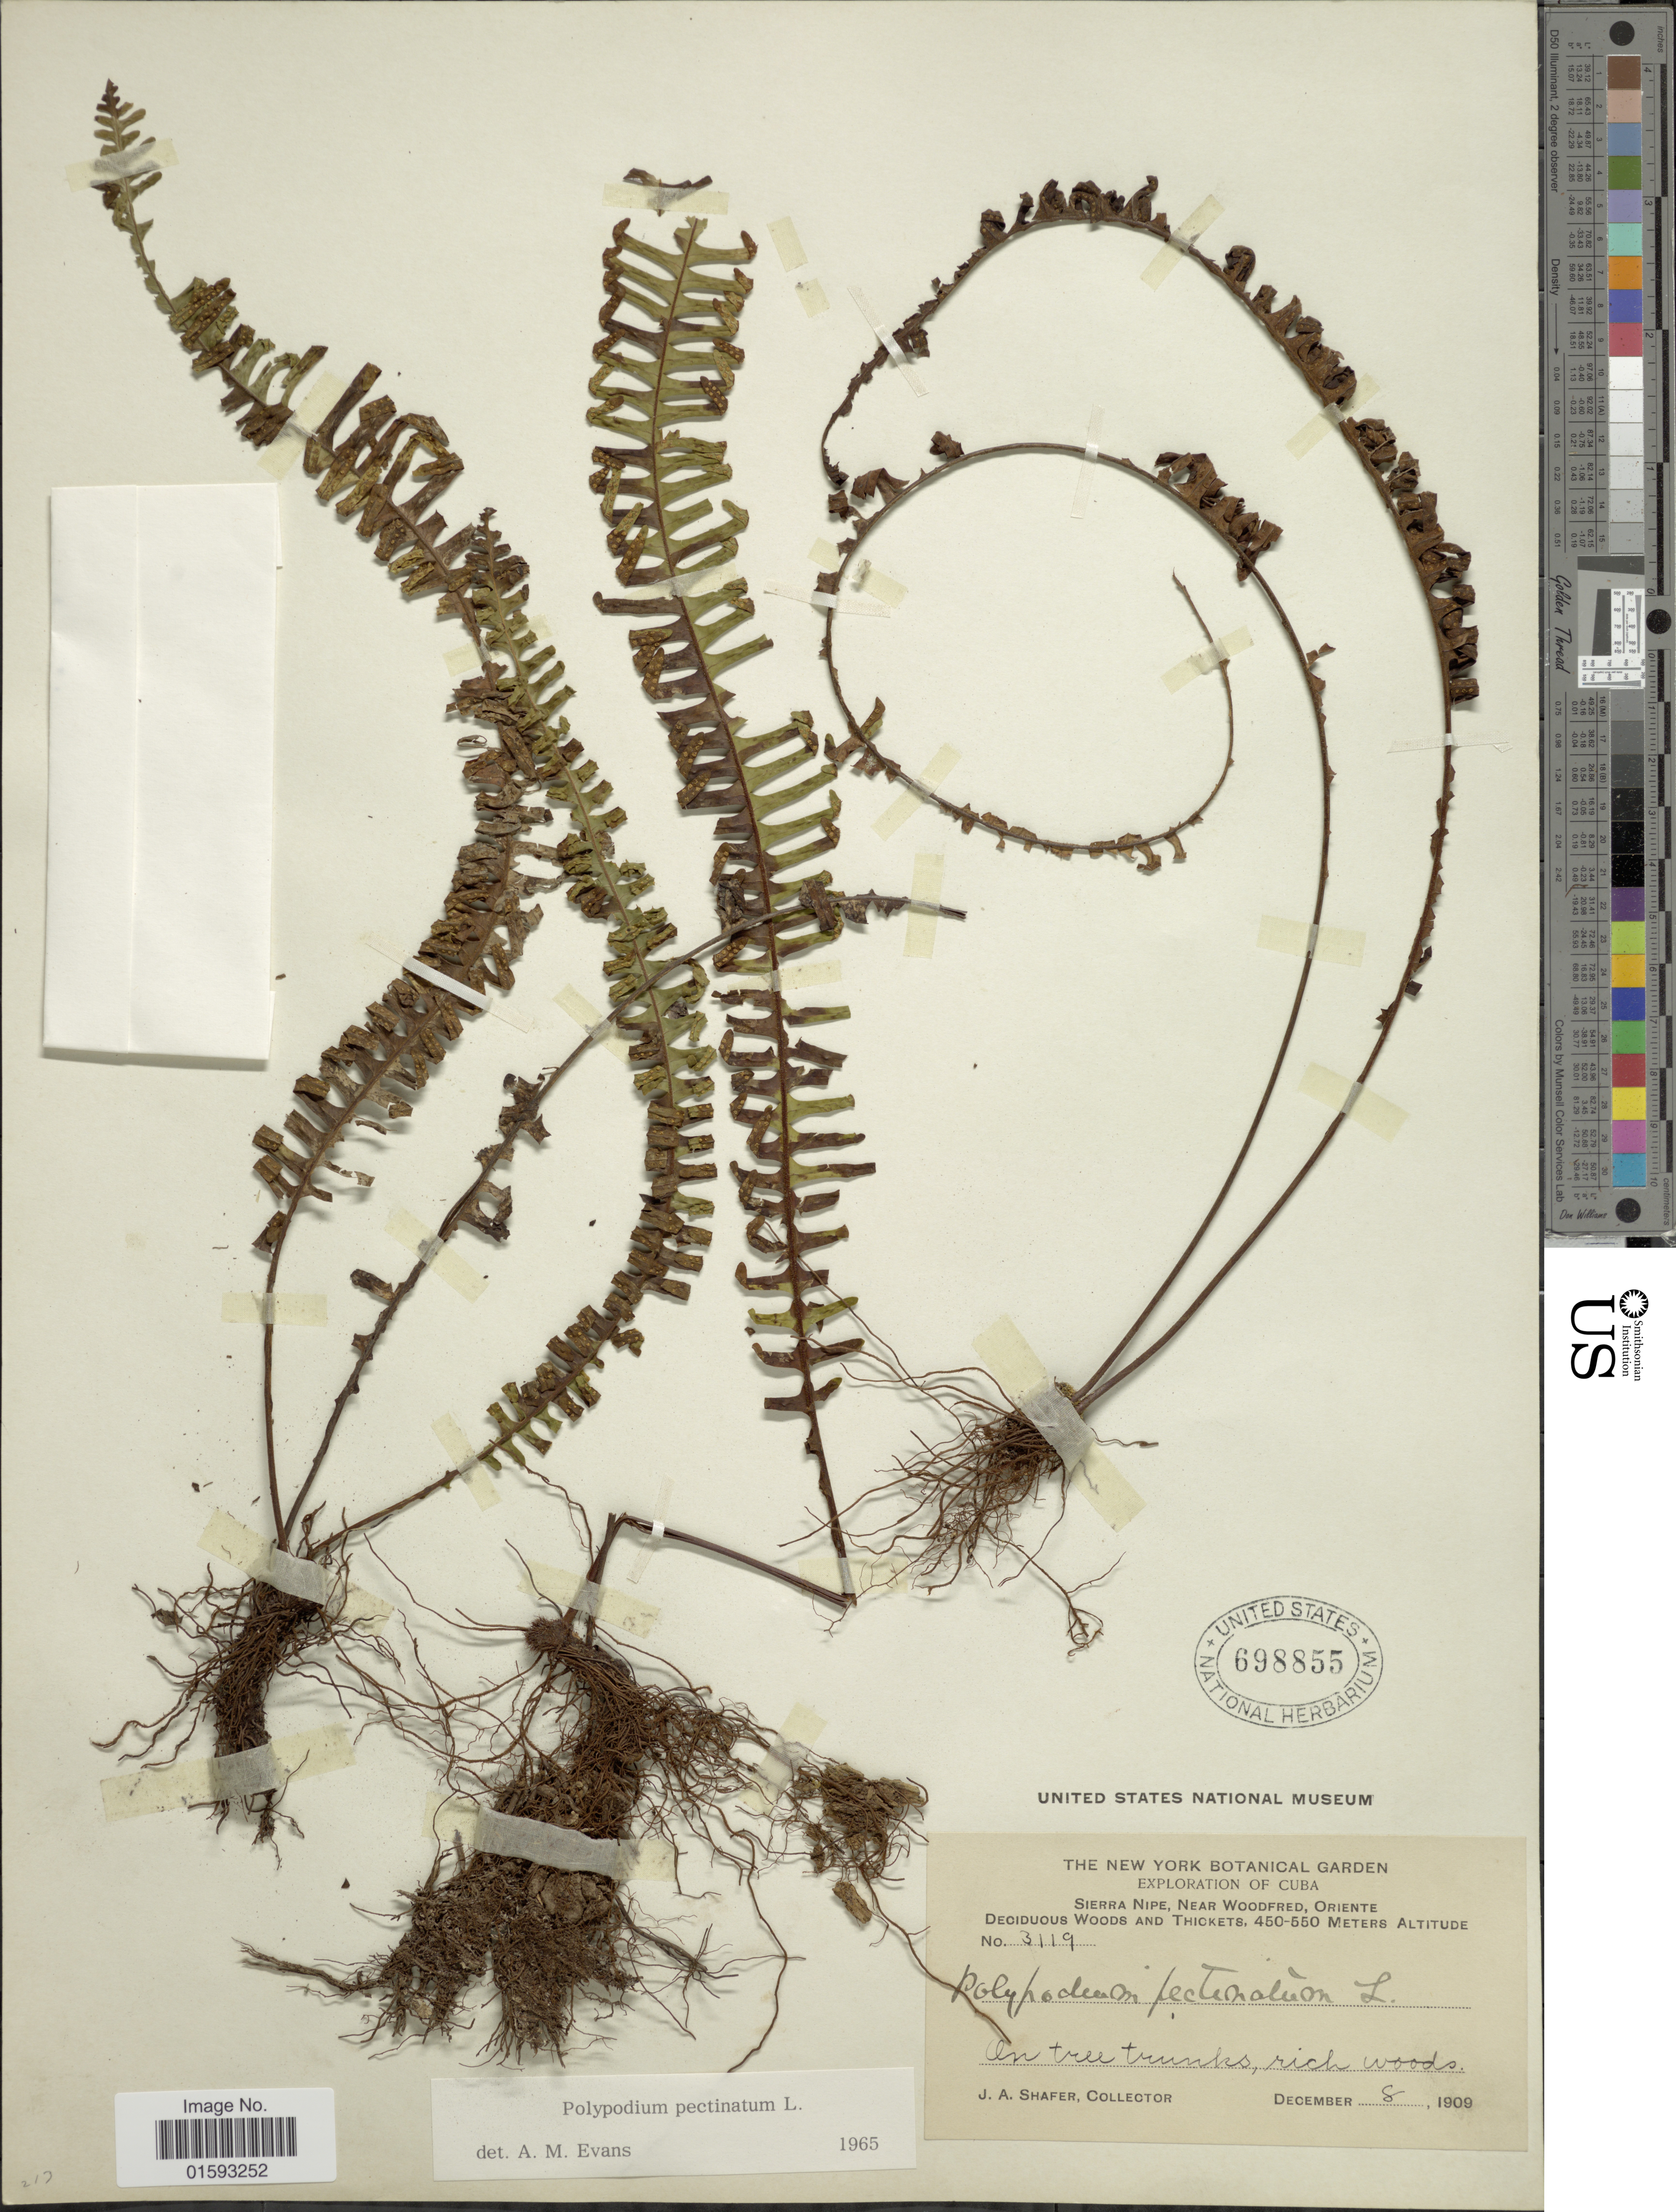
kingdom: Plantae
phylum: Tracheophyta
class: Polypodiopsida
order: Polypodiales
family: Polypodiaceae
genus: Pecluma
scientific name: Pecluma pectinata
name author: (L.) M.G. Price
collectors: J. A. Shafer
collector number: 3119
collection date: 1909-12-08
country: Cuba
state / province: Oriente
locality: Sierra Nipe, near Woodfred, Deciduous Woods and Thickets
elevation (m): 450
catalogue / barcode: US 698855